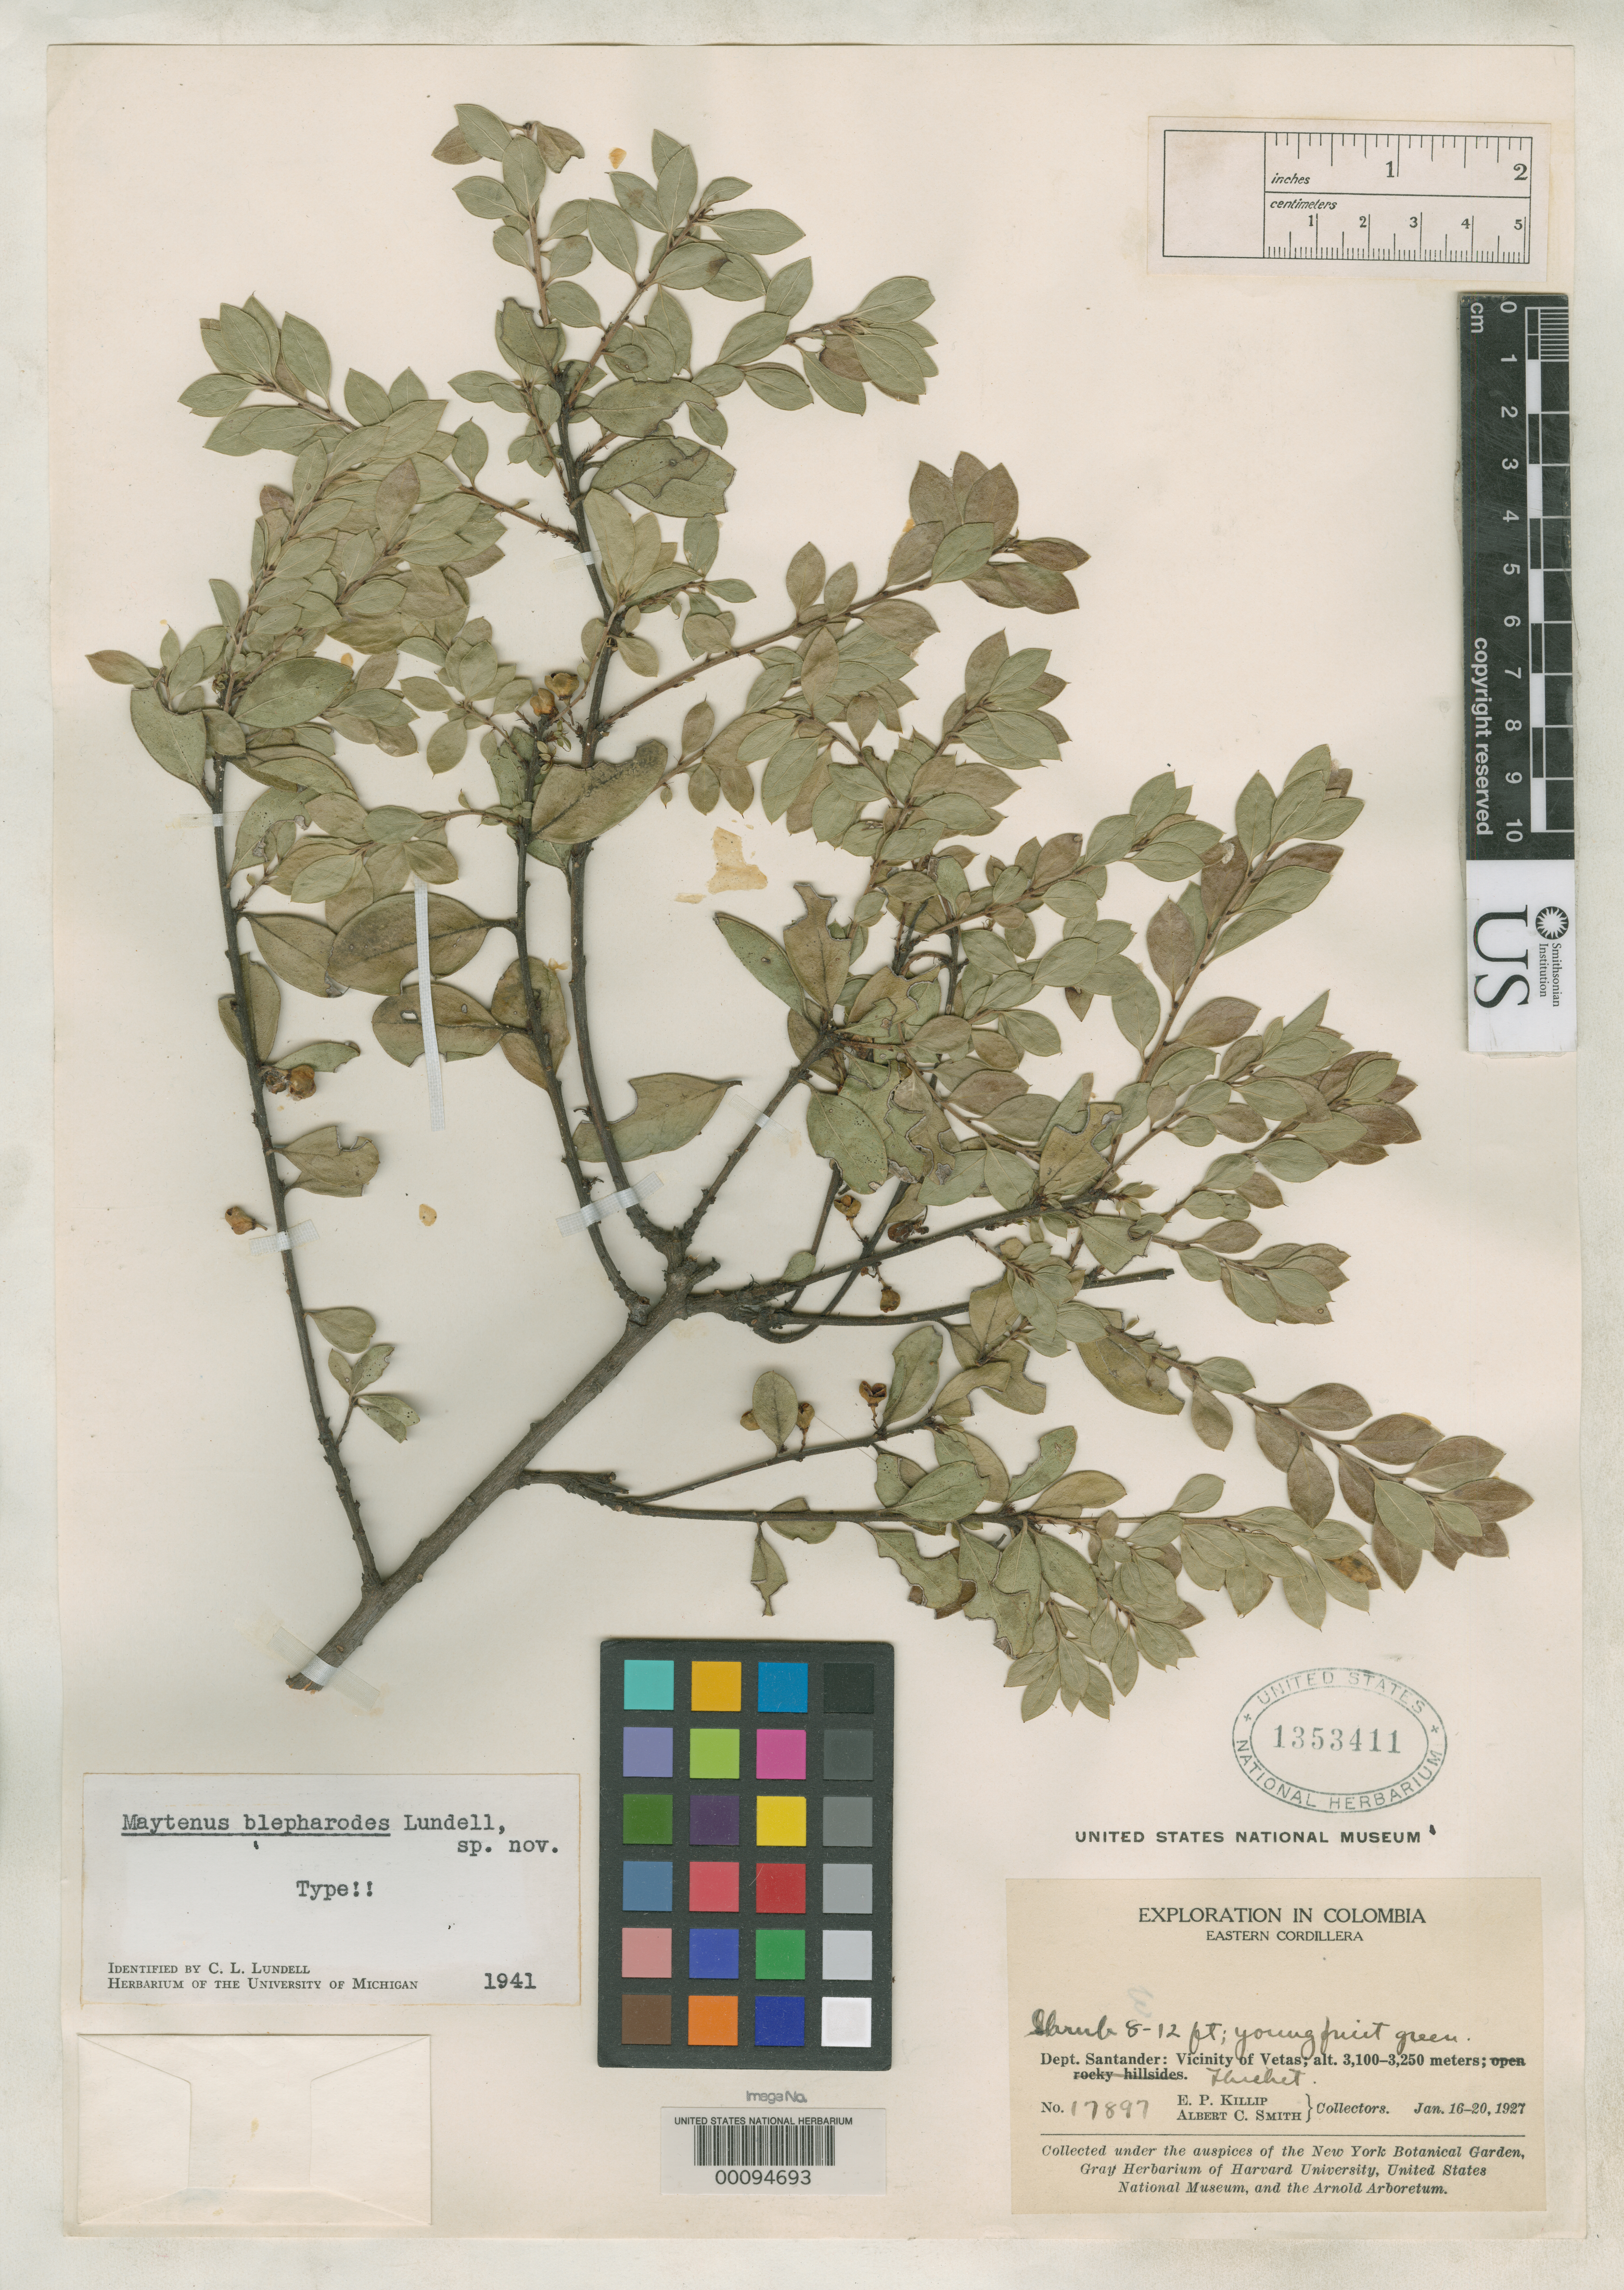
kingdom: Plantae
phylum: Tracheophyta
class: Magnoliopsida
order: Celastrales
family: Celastraceae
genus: Maytenus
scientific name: Maytenus blepharodes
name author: Lundell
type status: Holotype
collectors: E. P. Killip & A. C. Smith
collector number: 17897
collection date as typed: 16 Jan 1927 to 20 Jan 1927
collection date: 1927-01-16/1927-01-20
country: Colombia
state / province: Santander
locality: Betas vicinity.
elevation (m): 3100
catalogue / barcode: US 1353411